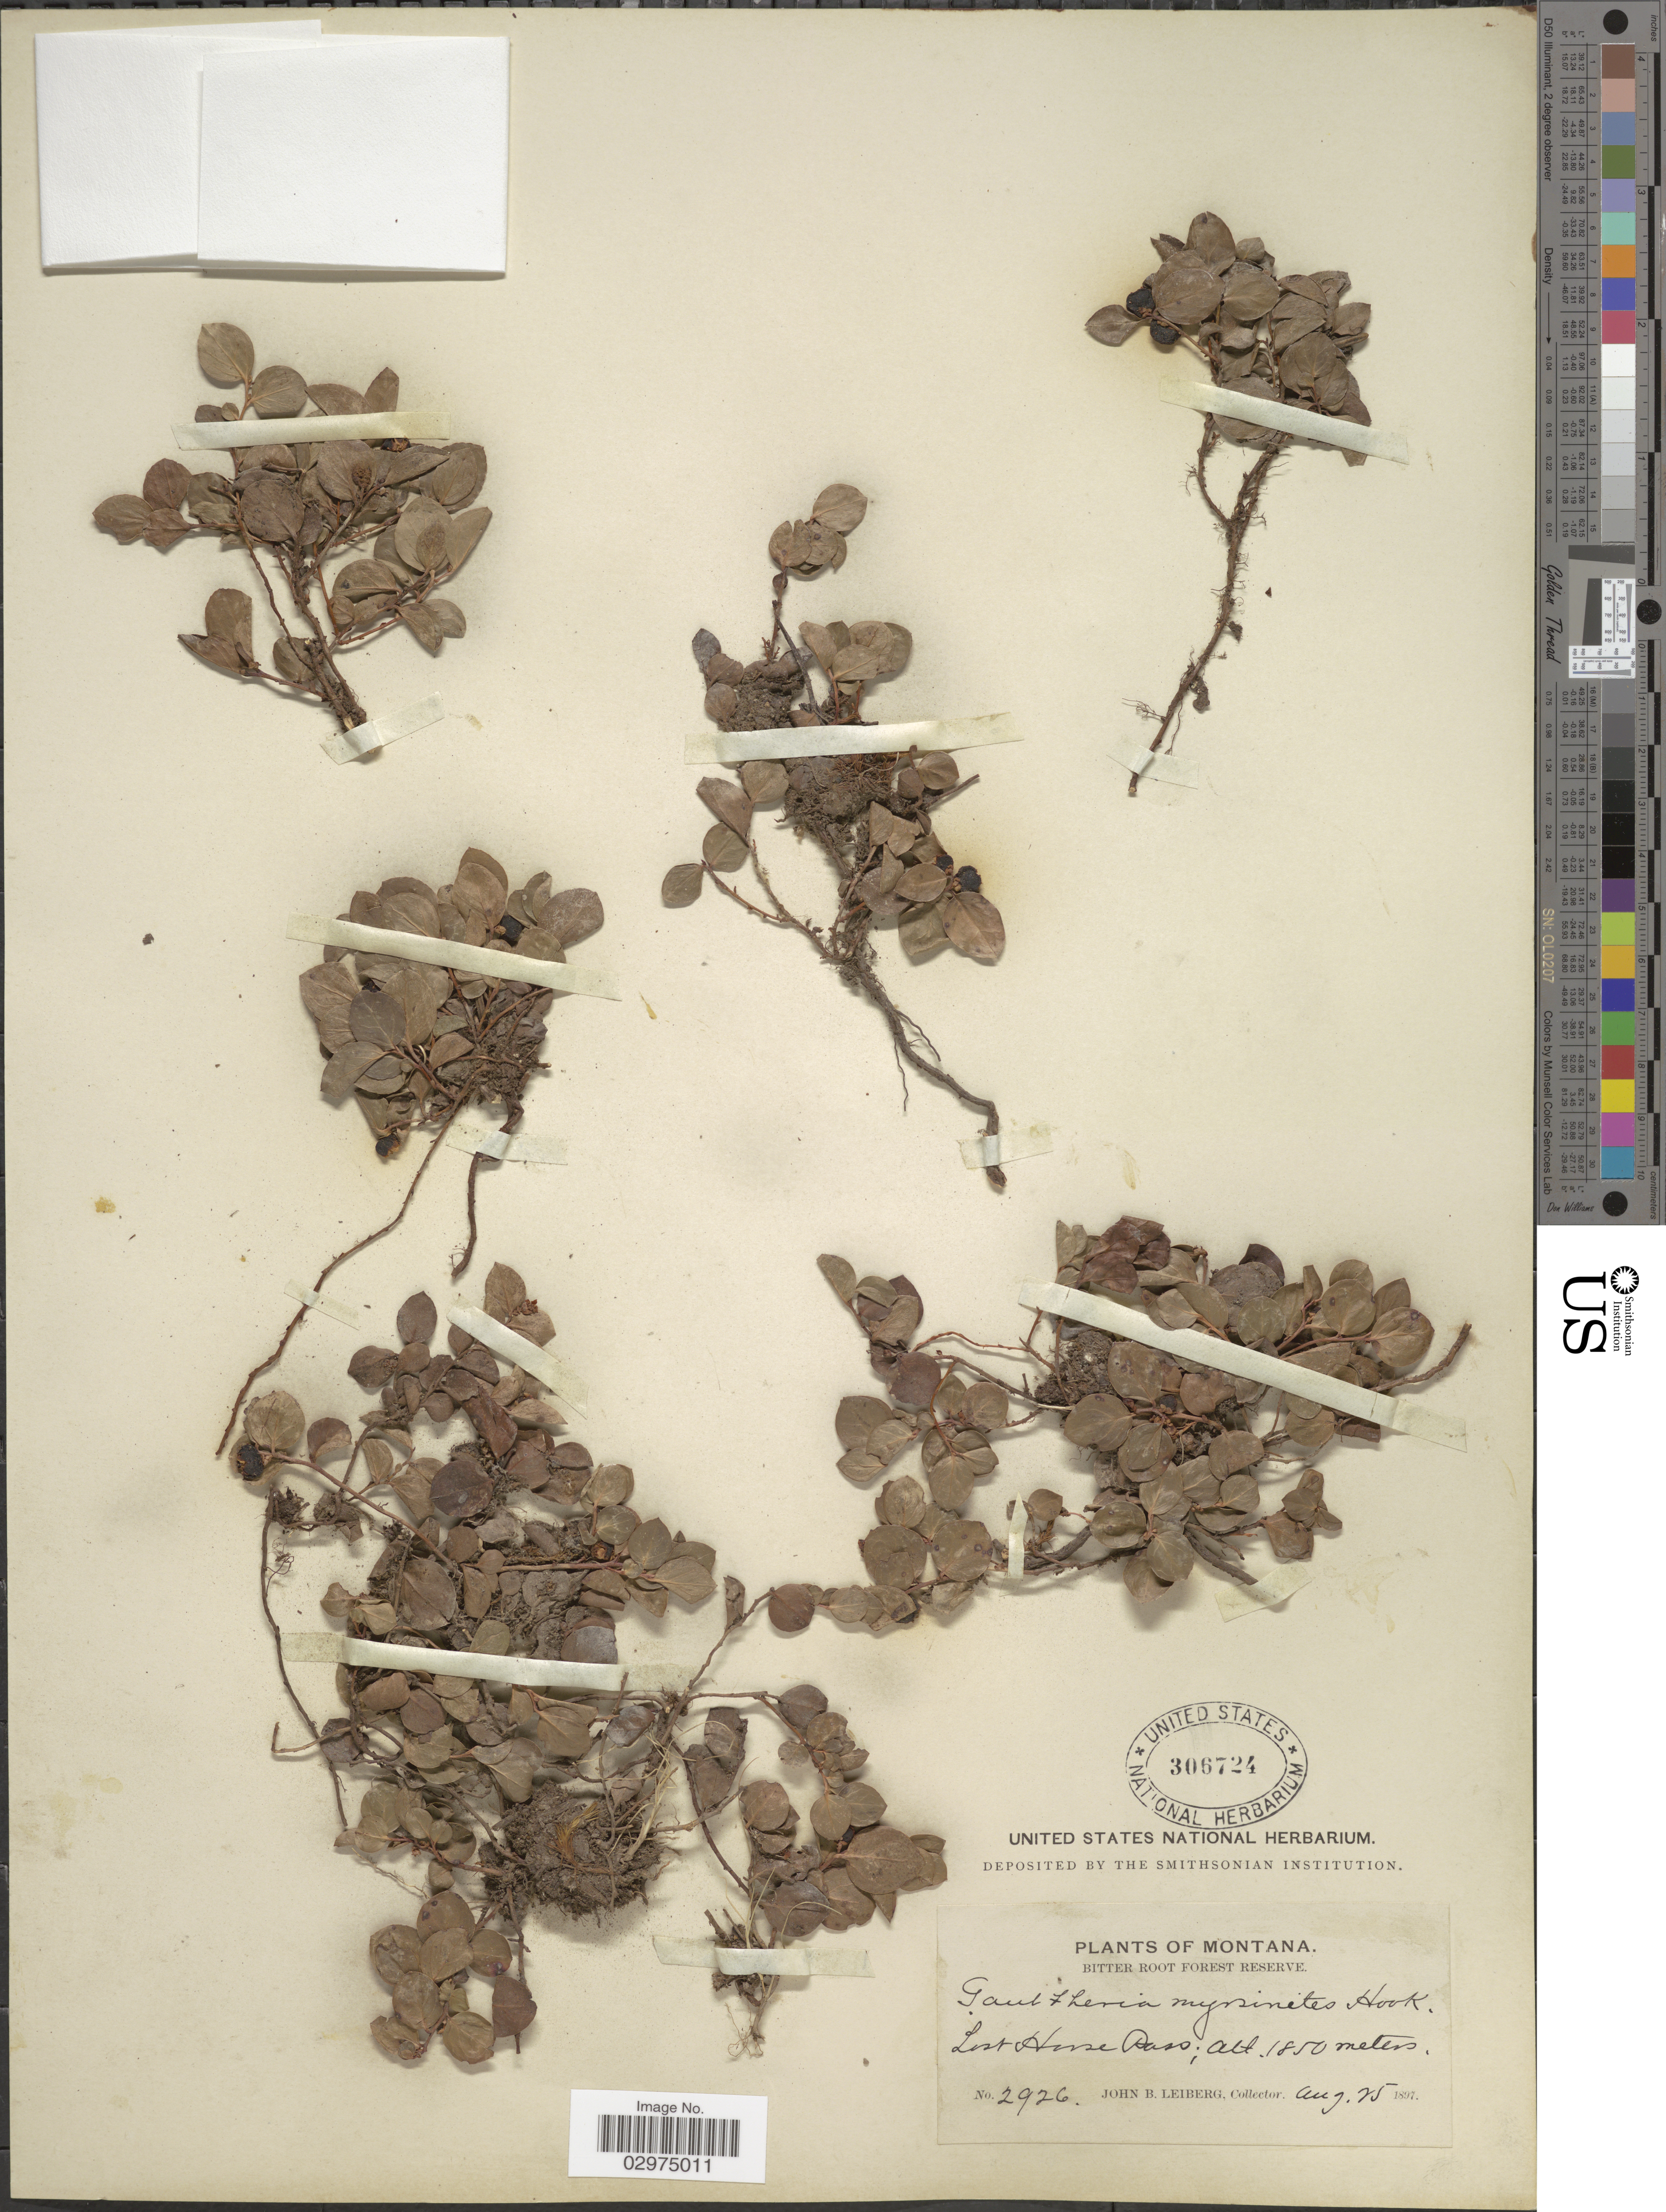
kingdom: Plantae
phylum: Tracheophyta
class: Magnoliopsida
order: Ericales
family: Ericaceae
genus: Gaultheria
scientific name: Gaultheria humifusa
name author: (Graham) Rydb.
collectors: J. B. Leiberg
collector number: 2926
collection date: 1897-08-25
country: United States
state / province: Montana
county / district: Ravalli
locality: Bitter Root Forest Reserve. Lost Horse Pass.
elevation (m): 1850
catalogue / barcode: US 306724